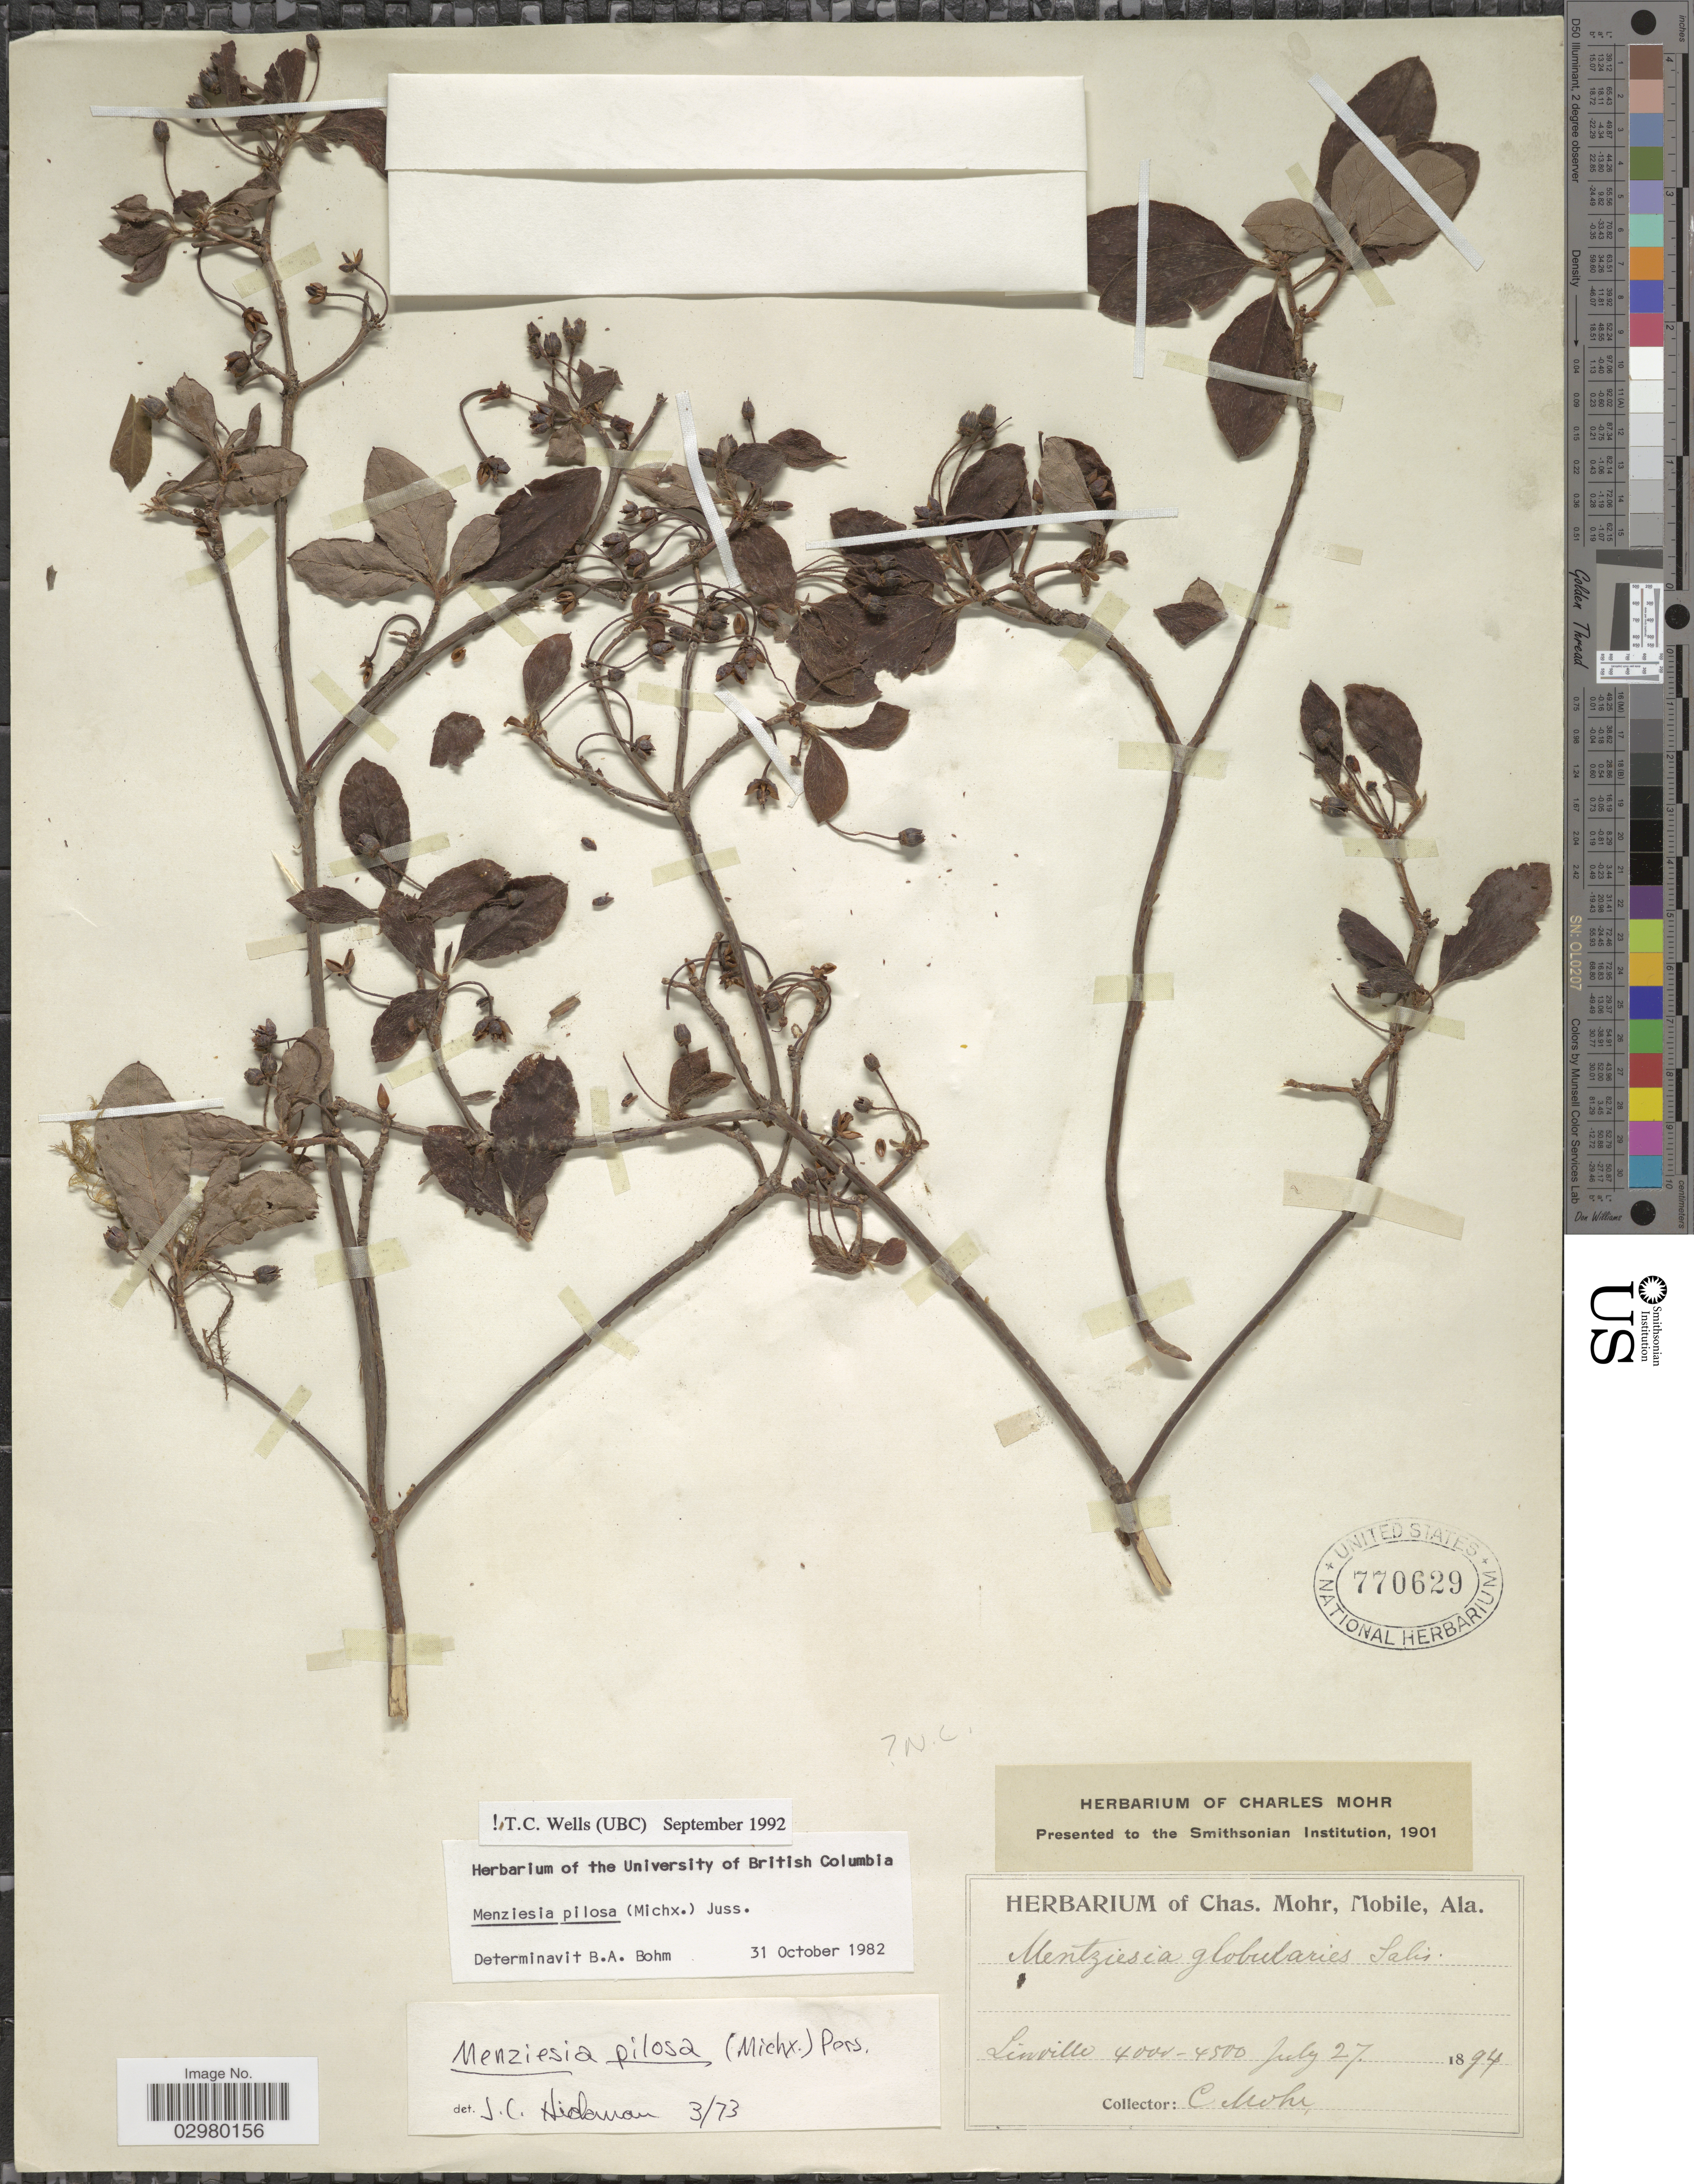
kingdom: Plantae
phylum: Tracheophyta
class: Magnoliopsida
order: Ericales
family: Ericaceae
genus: Menziesia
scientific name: Menziesia pilosa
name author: (Michx.) Juss.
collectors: Mohr, C. T. (herbarium)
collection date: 1894-07-27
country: United States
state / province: Alabama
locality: Linville.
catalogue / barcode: US 770629